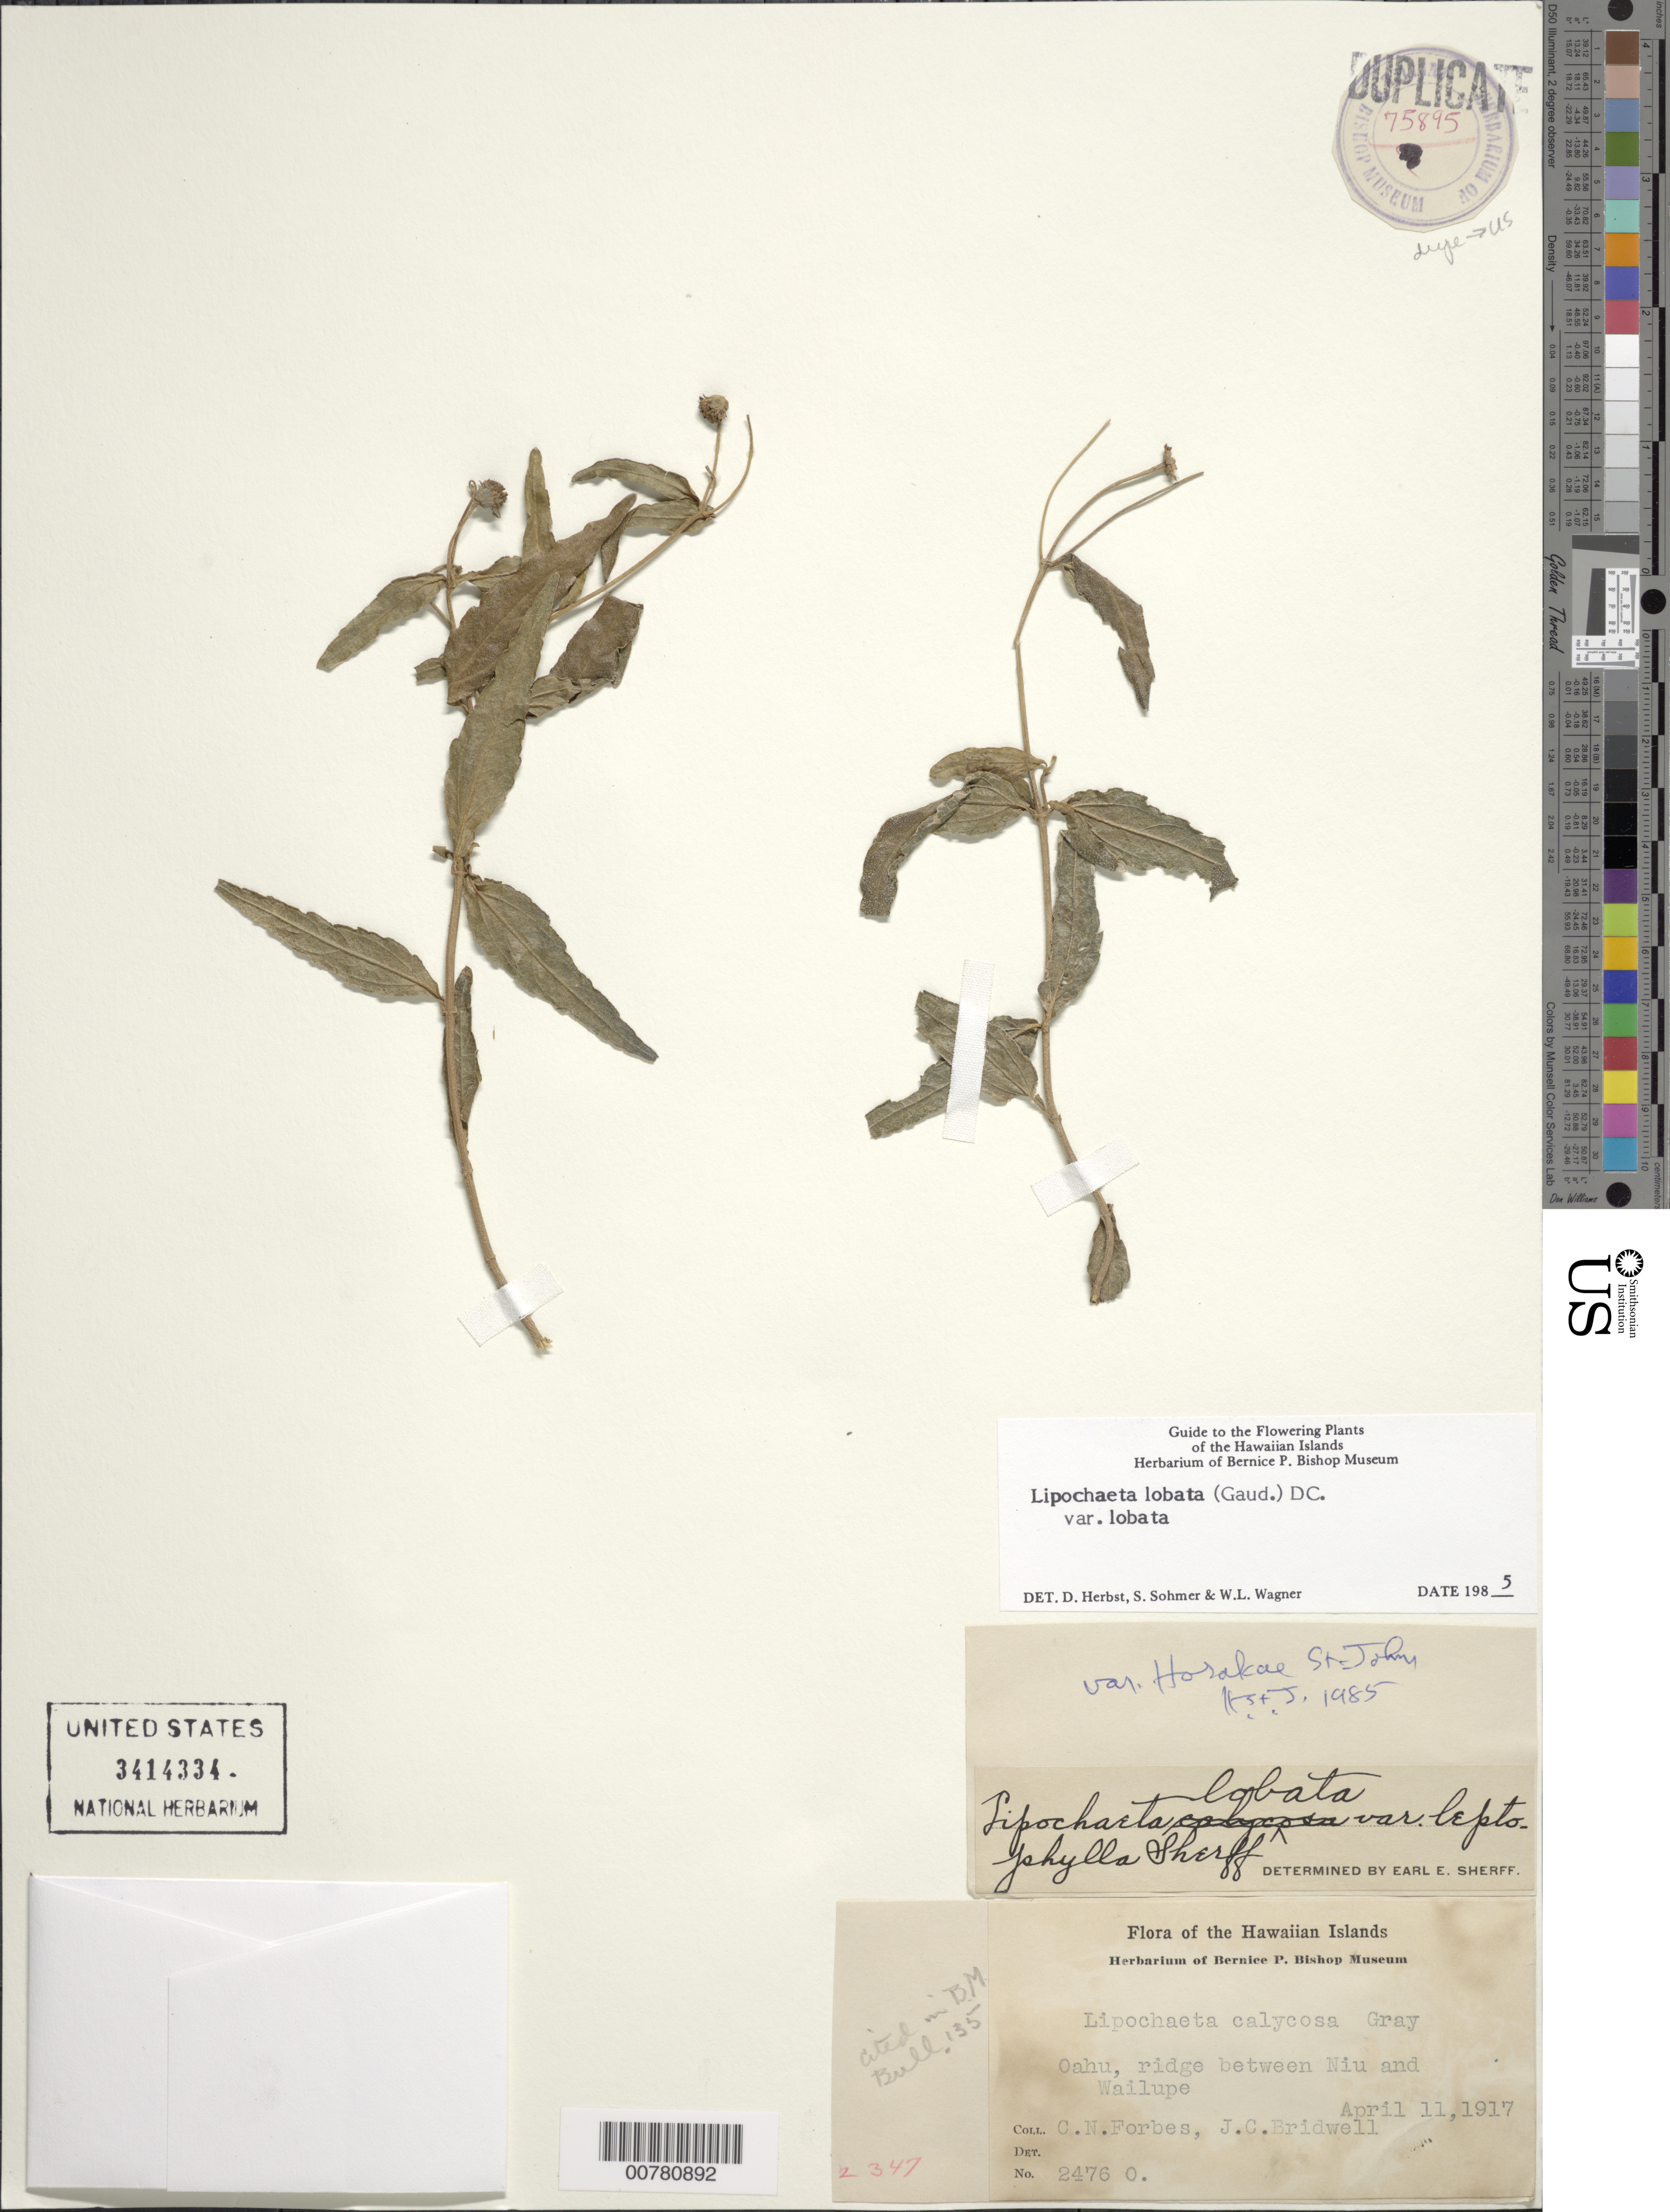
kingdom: Plantae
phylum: Tracheophyta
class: Magnoliopsida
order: Asterales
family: Asteraceae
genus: Lipochaeta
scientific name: Lipochaeta lobata var. lobata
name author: (Gaudich.) DC.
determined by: Wagner, W. L.; Herbst, D. R.; Sohmer, S. H.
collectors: C. N. Forbes & J. Birdwell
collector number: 2476.O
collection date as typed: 11 Apr 1917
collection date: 1917-04-11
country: United States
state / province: Hawaii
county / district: Honolulu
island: Oahu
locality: Ridge between Niu and Wailupe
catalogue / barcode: US 3414334